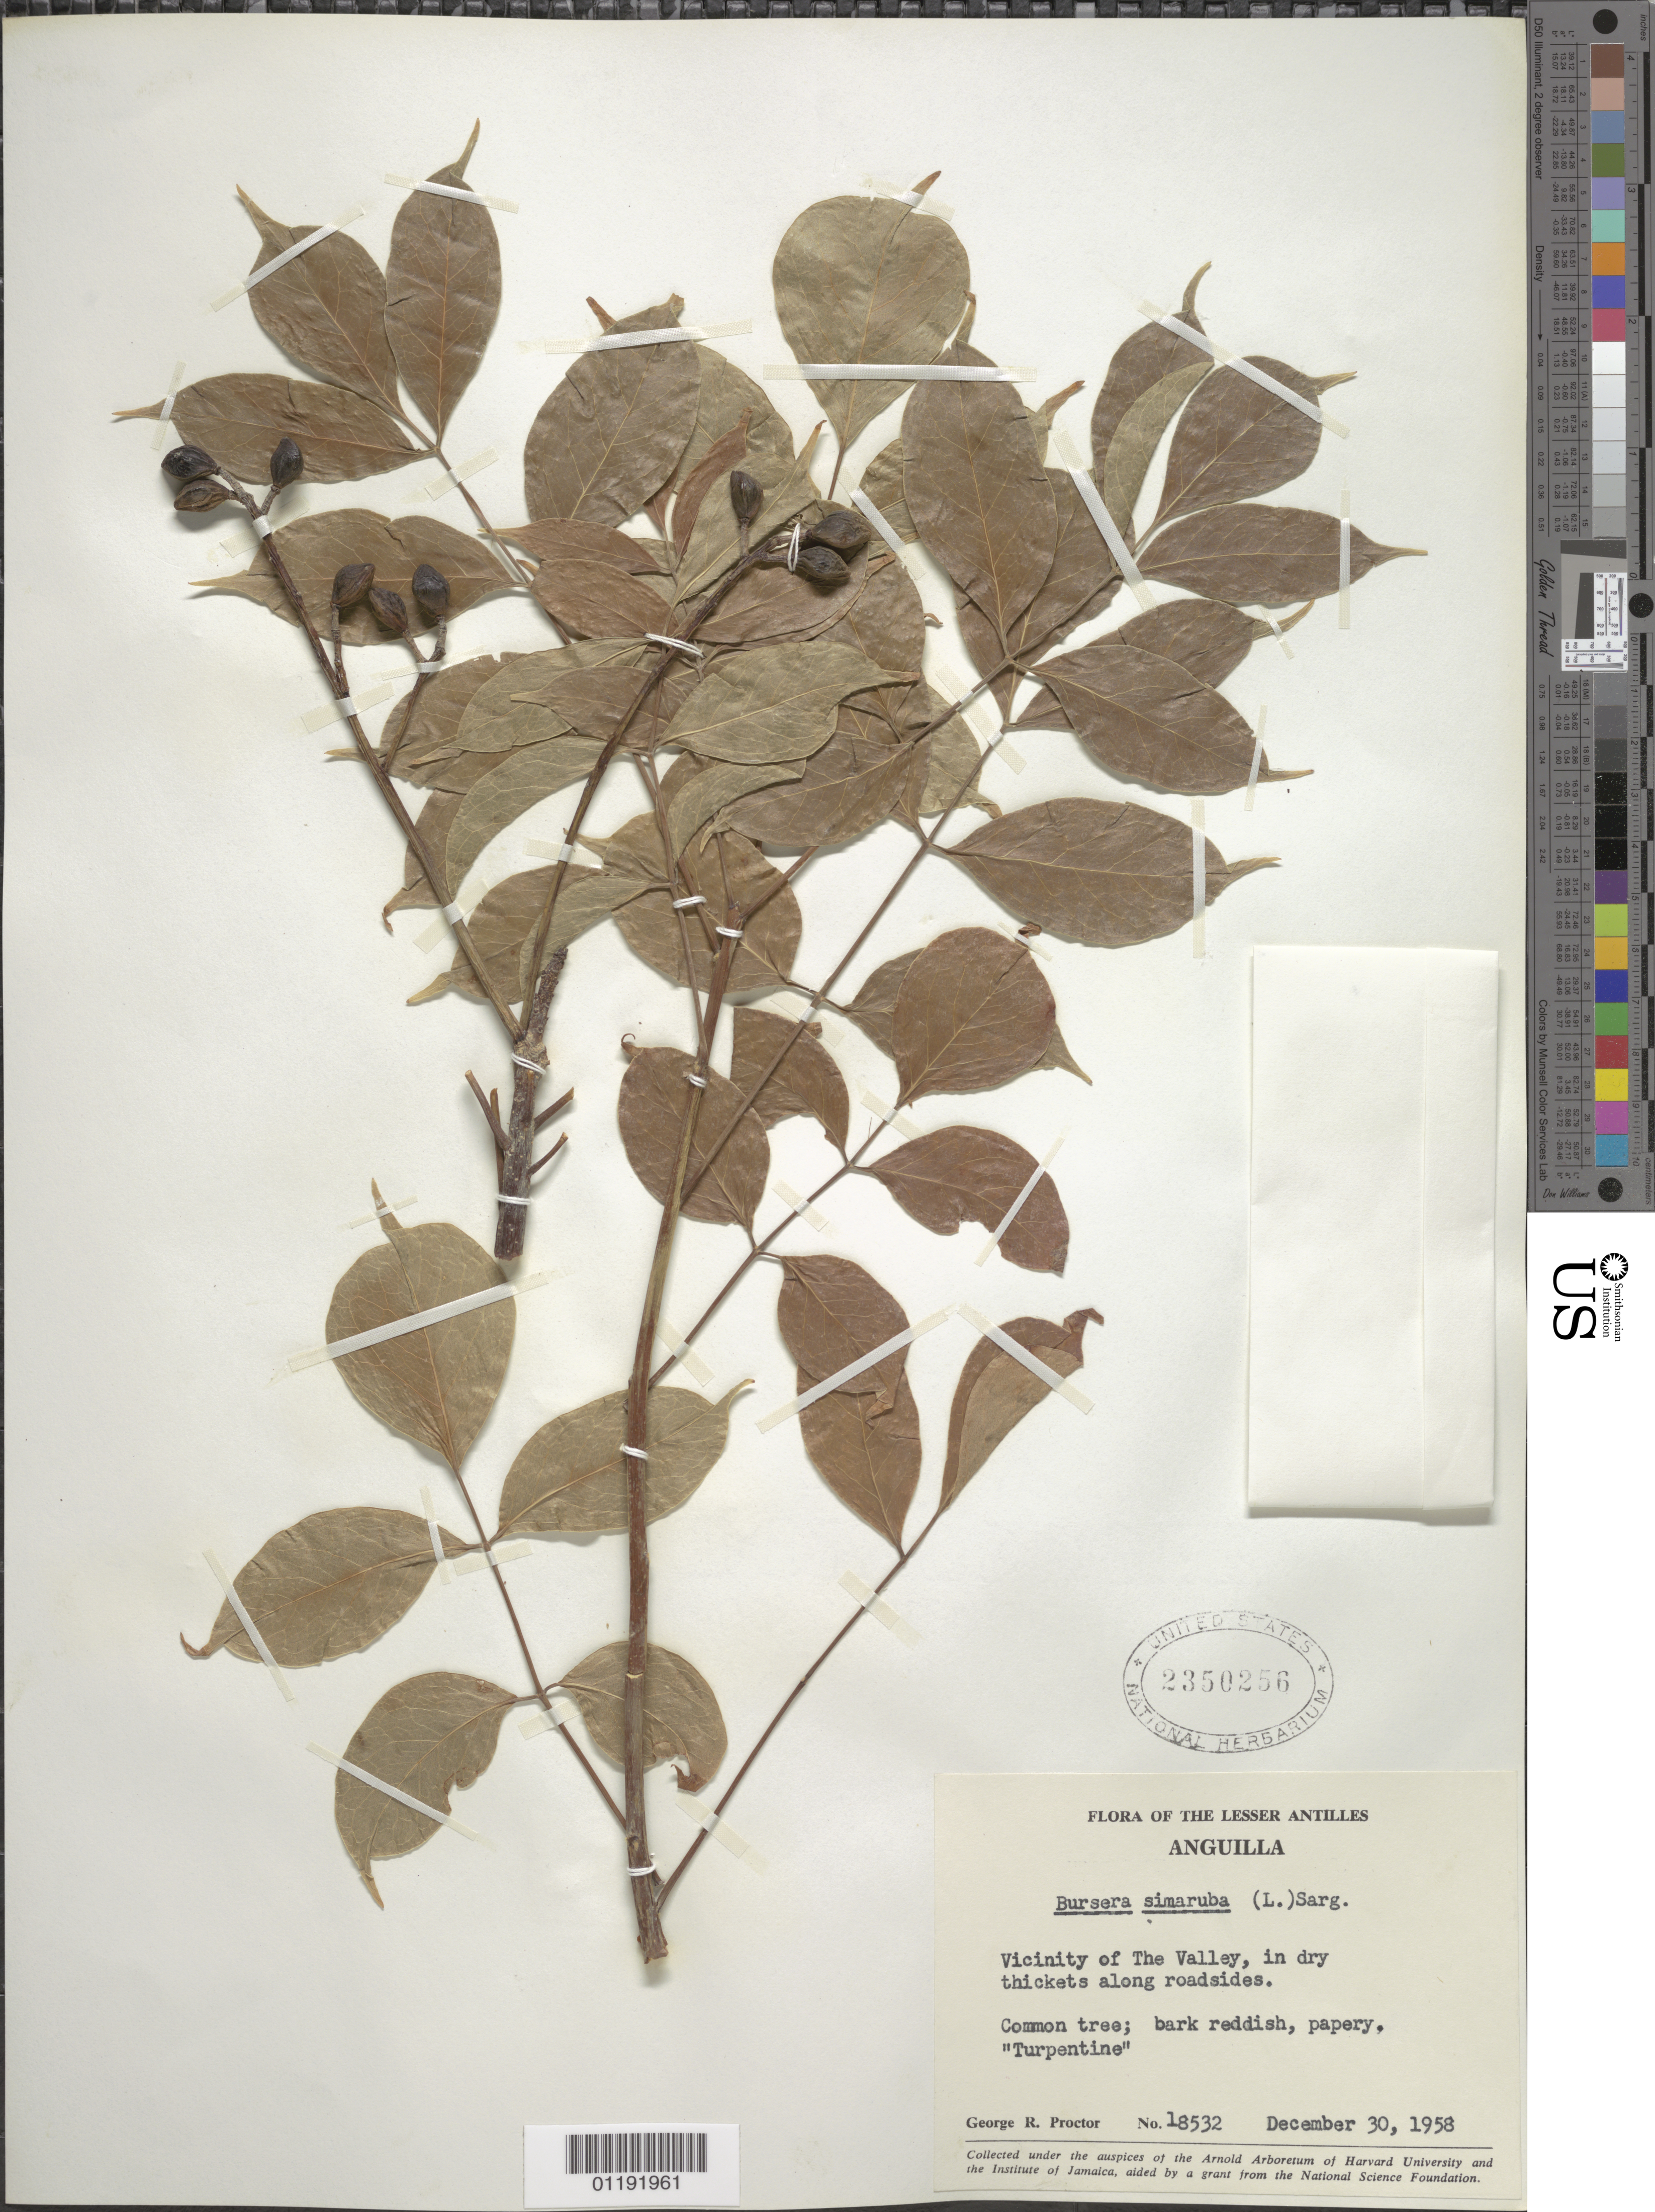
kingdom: Plantae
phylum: Tracheophyta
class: Magnoliopsida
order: Sapindales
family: Burseraceae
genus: Bursera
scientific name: Bursera simaruba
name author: (L.) Sarg.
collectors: G. R. Proctor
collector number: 18532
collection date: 1958-12-30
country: Anguilla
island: Anguilla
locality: Vicinity of The Valley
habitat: In dry thickets along roadsides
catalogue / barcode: US 2350256